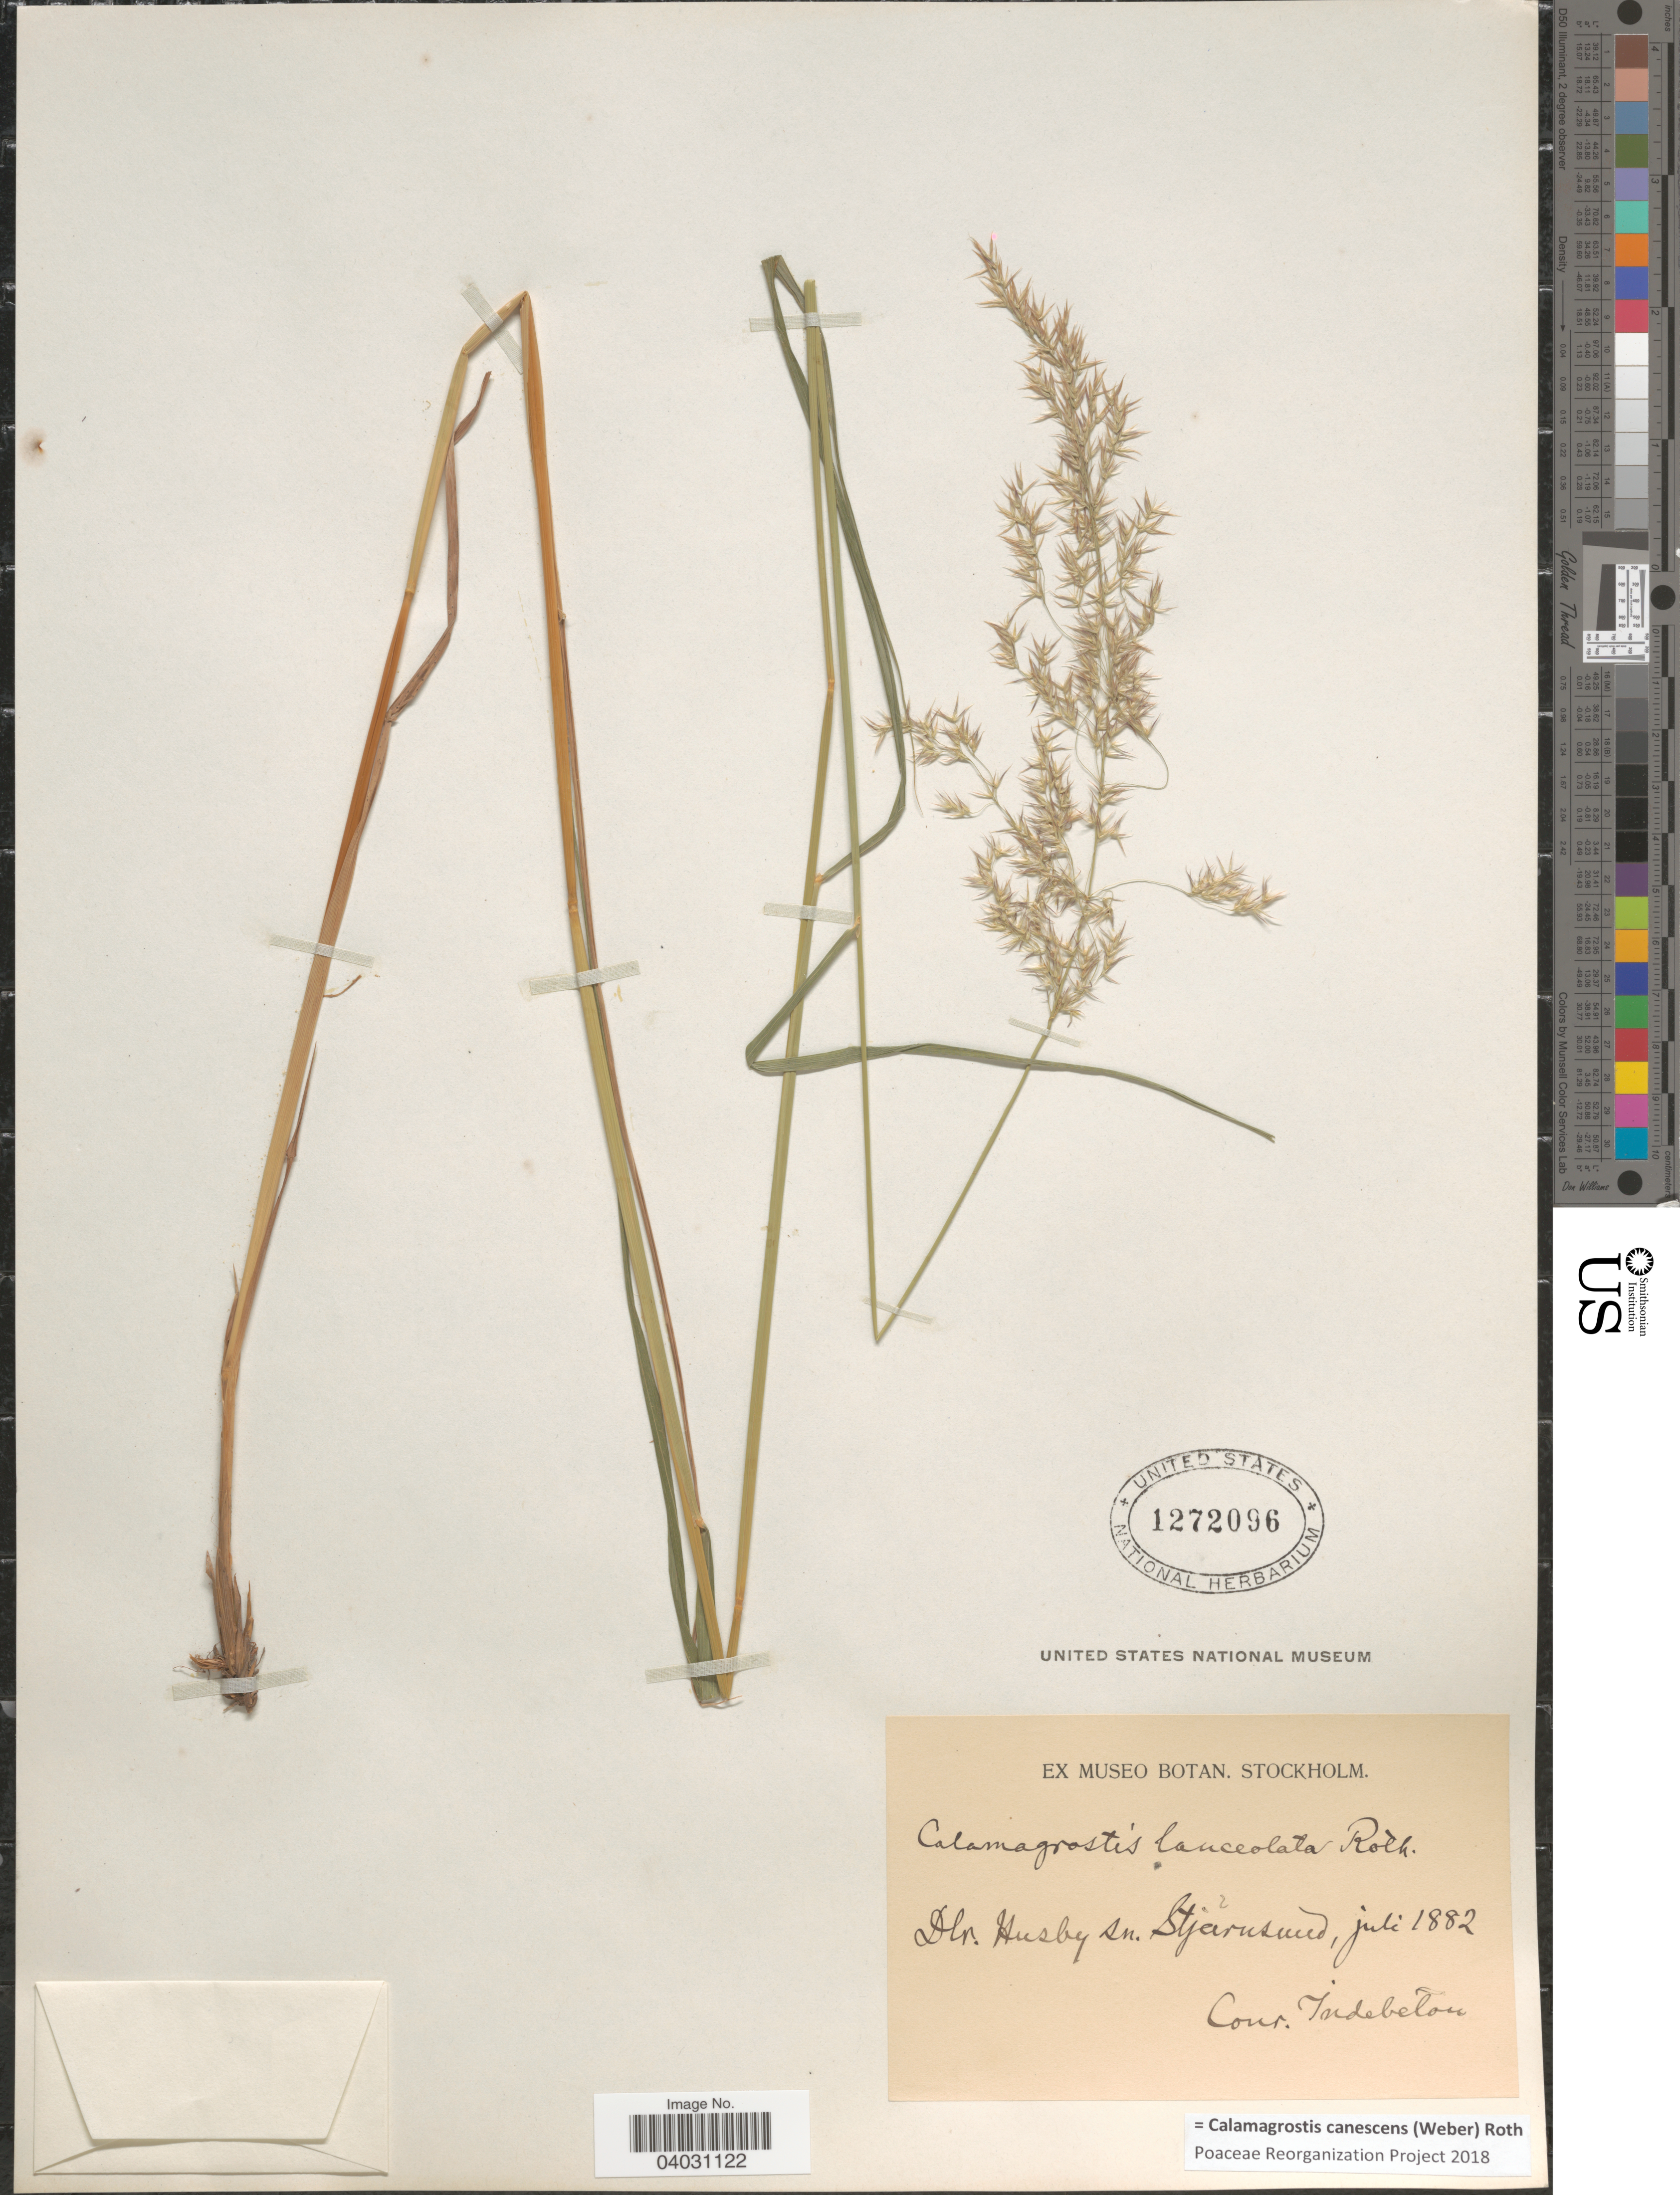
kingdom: Plantae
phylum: Tracheophyta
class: Liliopsida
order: Poales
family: Poaceae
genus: Calamagrostis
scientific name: Calamagrostis canescens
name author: (G.H. Weber) Roth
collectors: C. Indebetou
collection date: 1882-07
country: Sweden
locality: Dlr. Husby sn. Stjarnsund.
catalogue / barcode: US 1272096